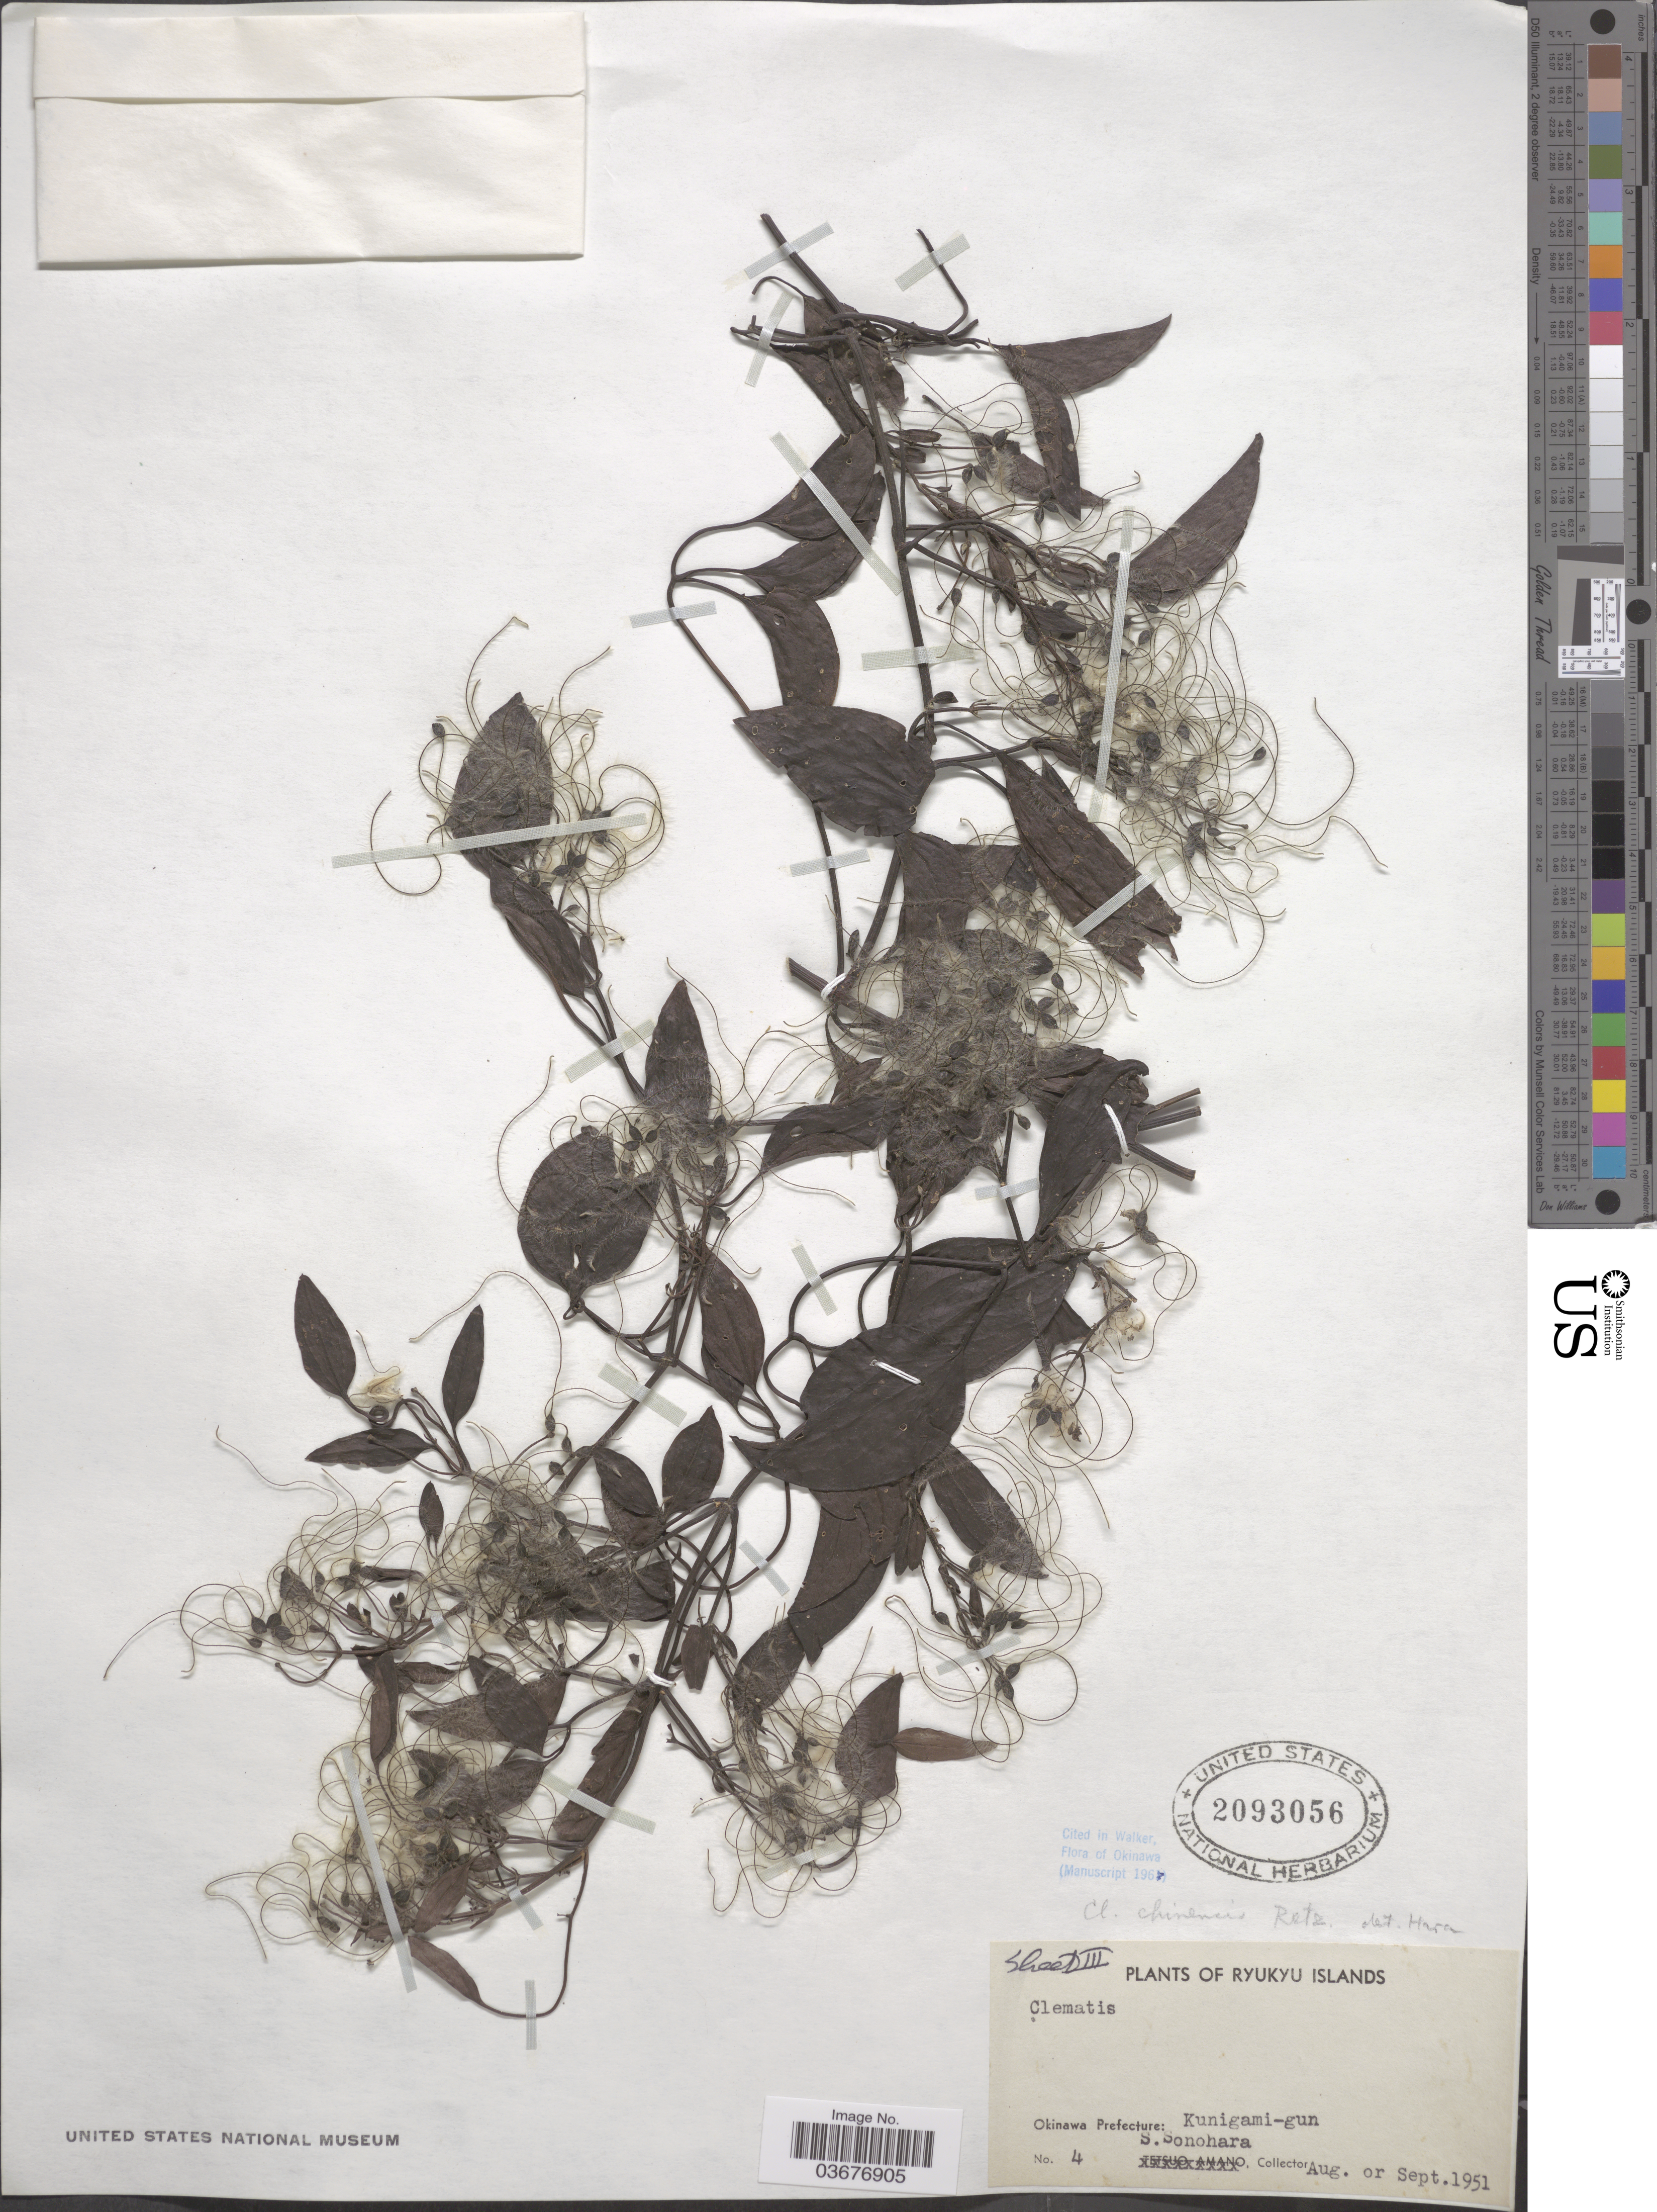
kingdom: Plantae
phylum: Tracheophyta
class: Magnoliopsida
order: Ranunculales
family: Ranunculaceae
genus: Clematis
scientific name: Clematis chinensis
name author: Retz.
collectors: S. Sonohara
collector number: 4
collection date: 1951-08/1951-09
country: Japan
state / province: Okinawa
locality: Ryukyu Islands. Okinawa Prefecture: Kunigami-gun.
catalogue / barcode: US 2093056